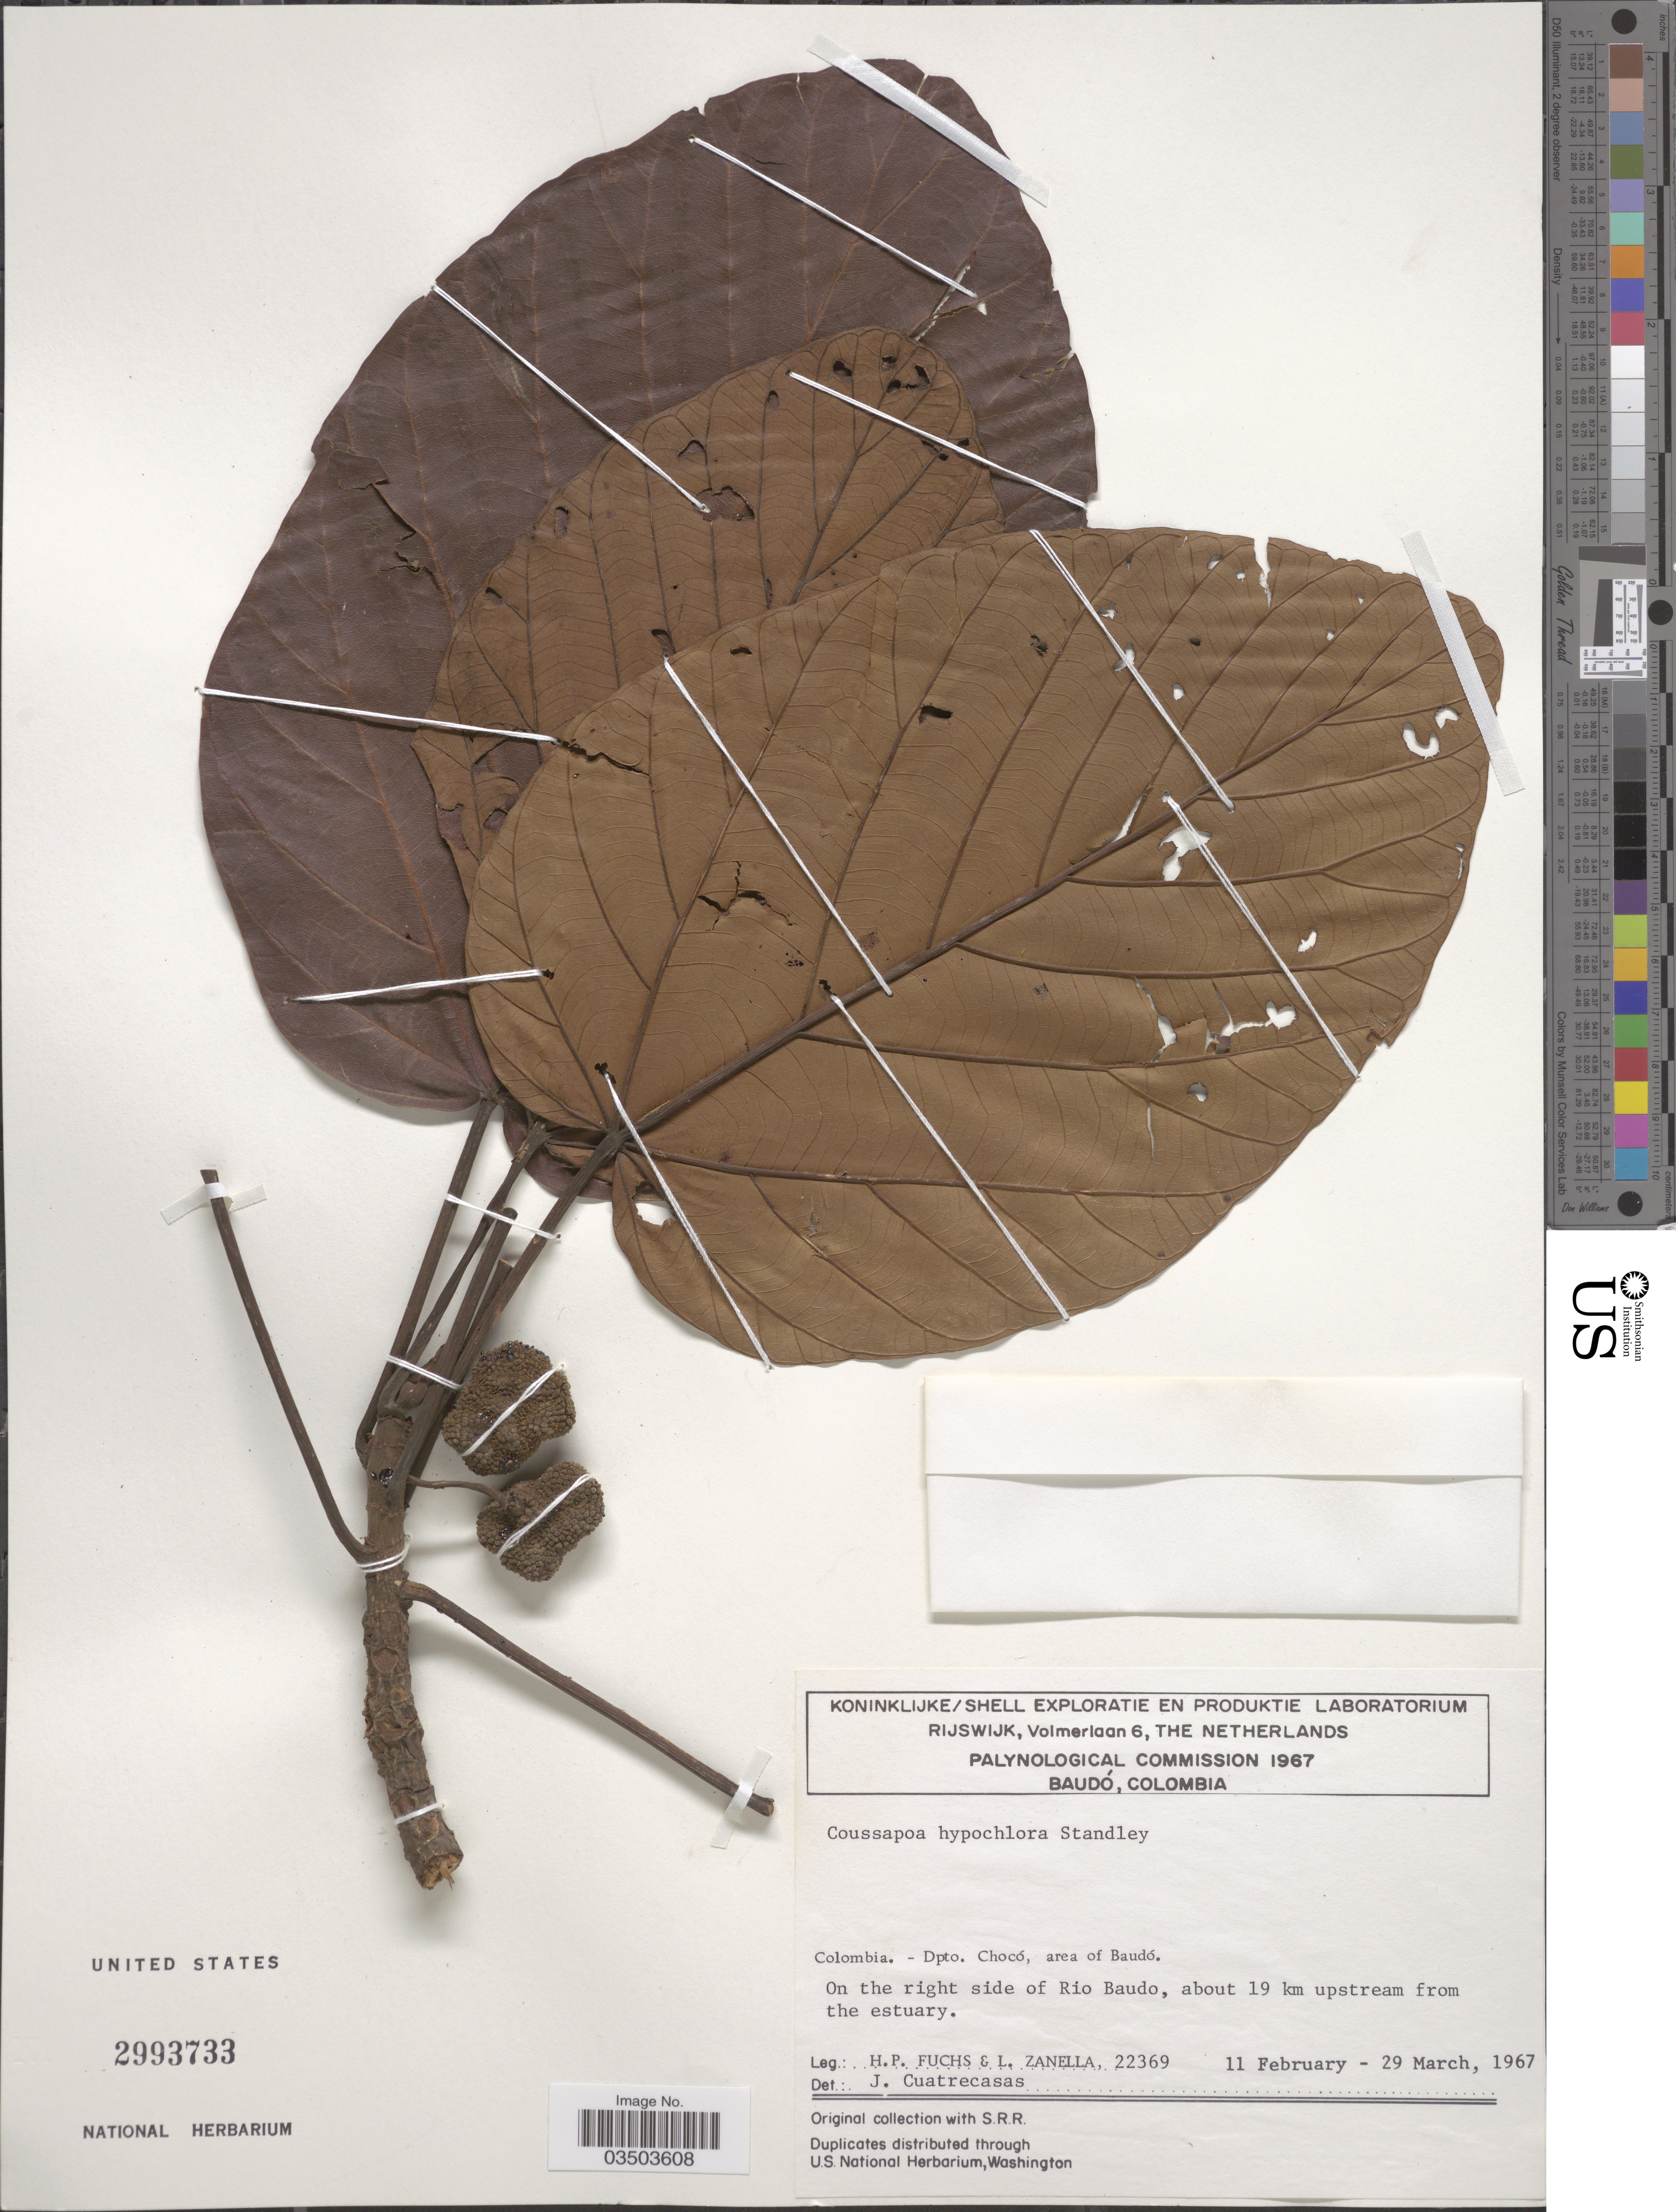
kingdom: Plantae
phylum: Tracheophyta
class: Magnoliopsida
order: Rosales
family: Urticaceae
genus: Coussapoa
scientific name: Coussapoa asperifolia subsp. magnifolia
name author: (Trécul) Akkermans & C.C. Berg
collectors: H. P. Fuchs & L. Zanella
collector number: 22369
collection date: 1967-02-11/1967-03-29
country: Colombia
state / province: Chocó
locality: Dpto. Chocó, area of Baudó. On the right side of Rio Baudo, about 19 km upstream from the estuary.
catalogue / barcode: US 2993733